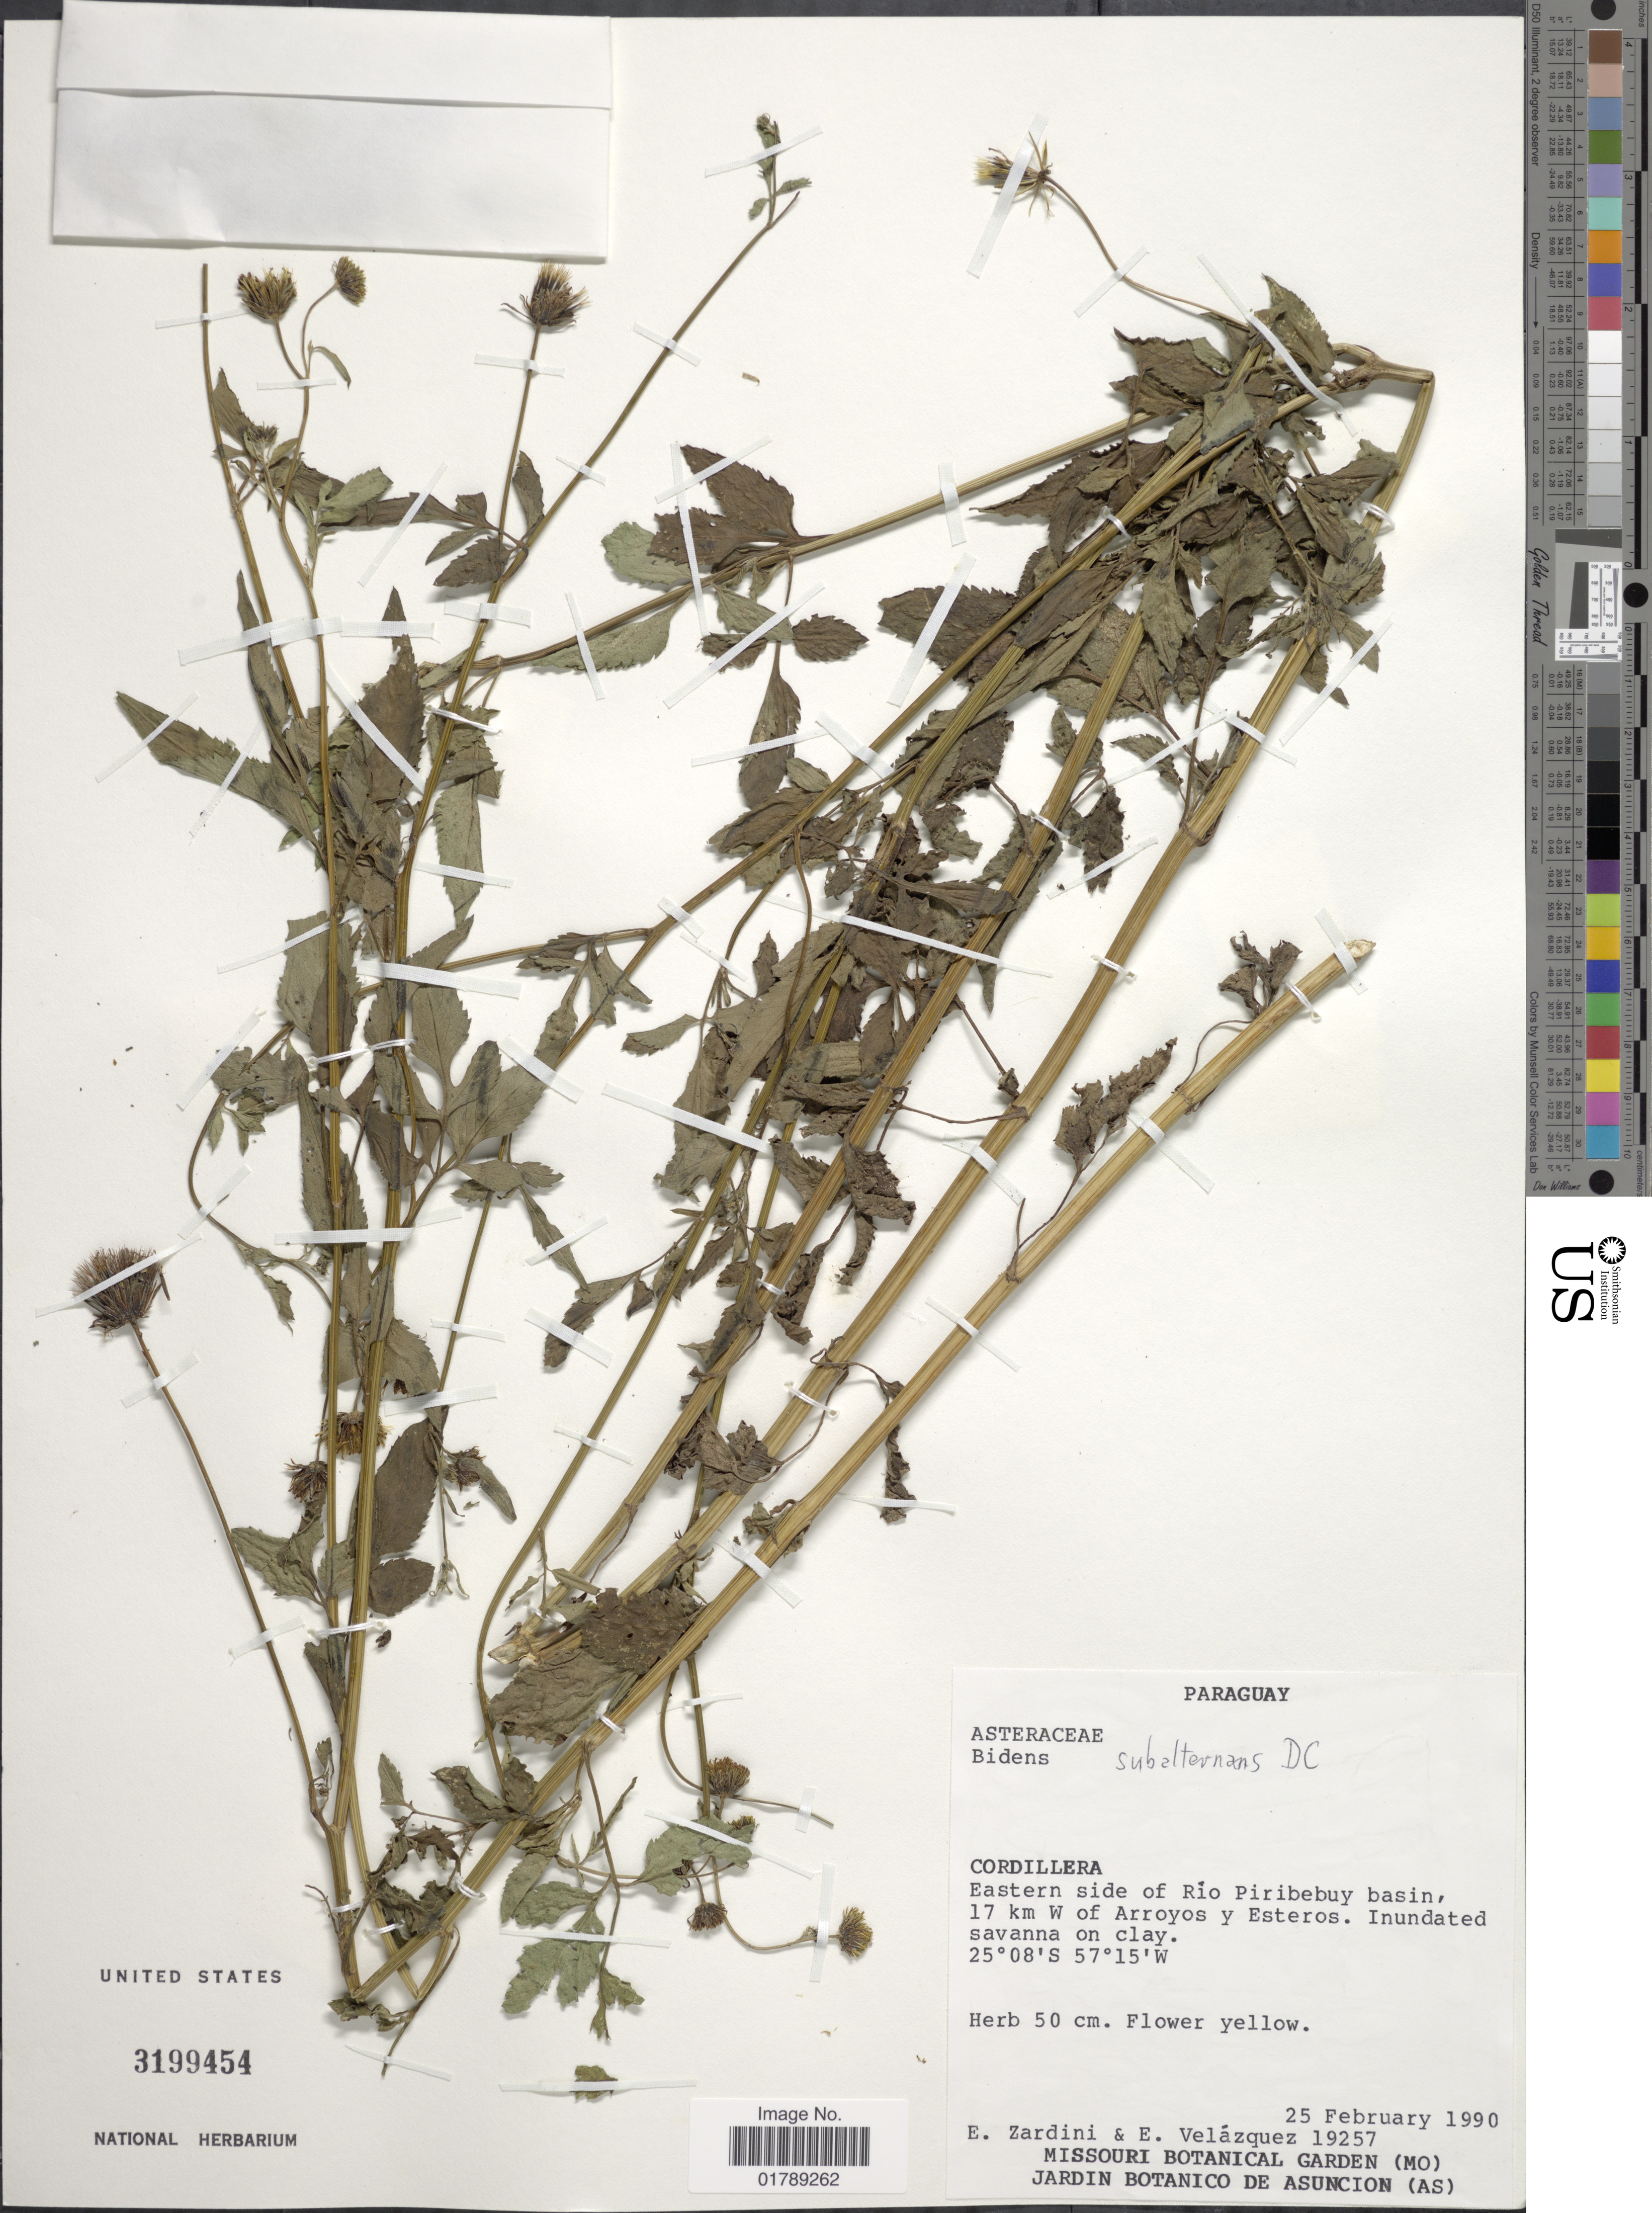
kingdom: Plantae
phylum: Tracheophyta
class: Magnoliopsida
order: Asterales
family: Asteraceae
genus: Bidens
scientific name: Bidens subalternans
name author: DC.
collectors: E. M. Zardini & E. Velazquez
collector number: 19257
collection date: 1990-02-25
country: Paraguay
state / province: Cordillera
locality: Eastern side of Río Piribebuy basin, 17 km W of Arroyos y Esteros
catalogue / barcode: US 3199454